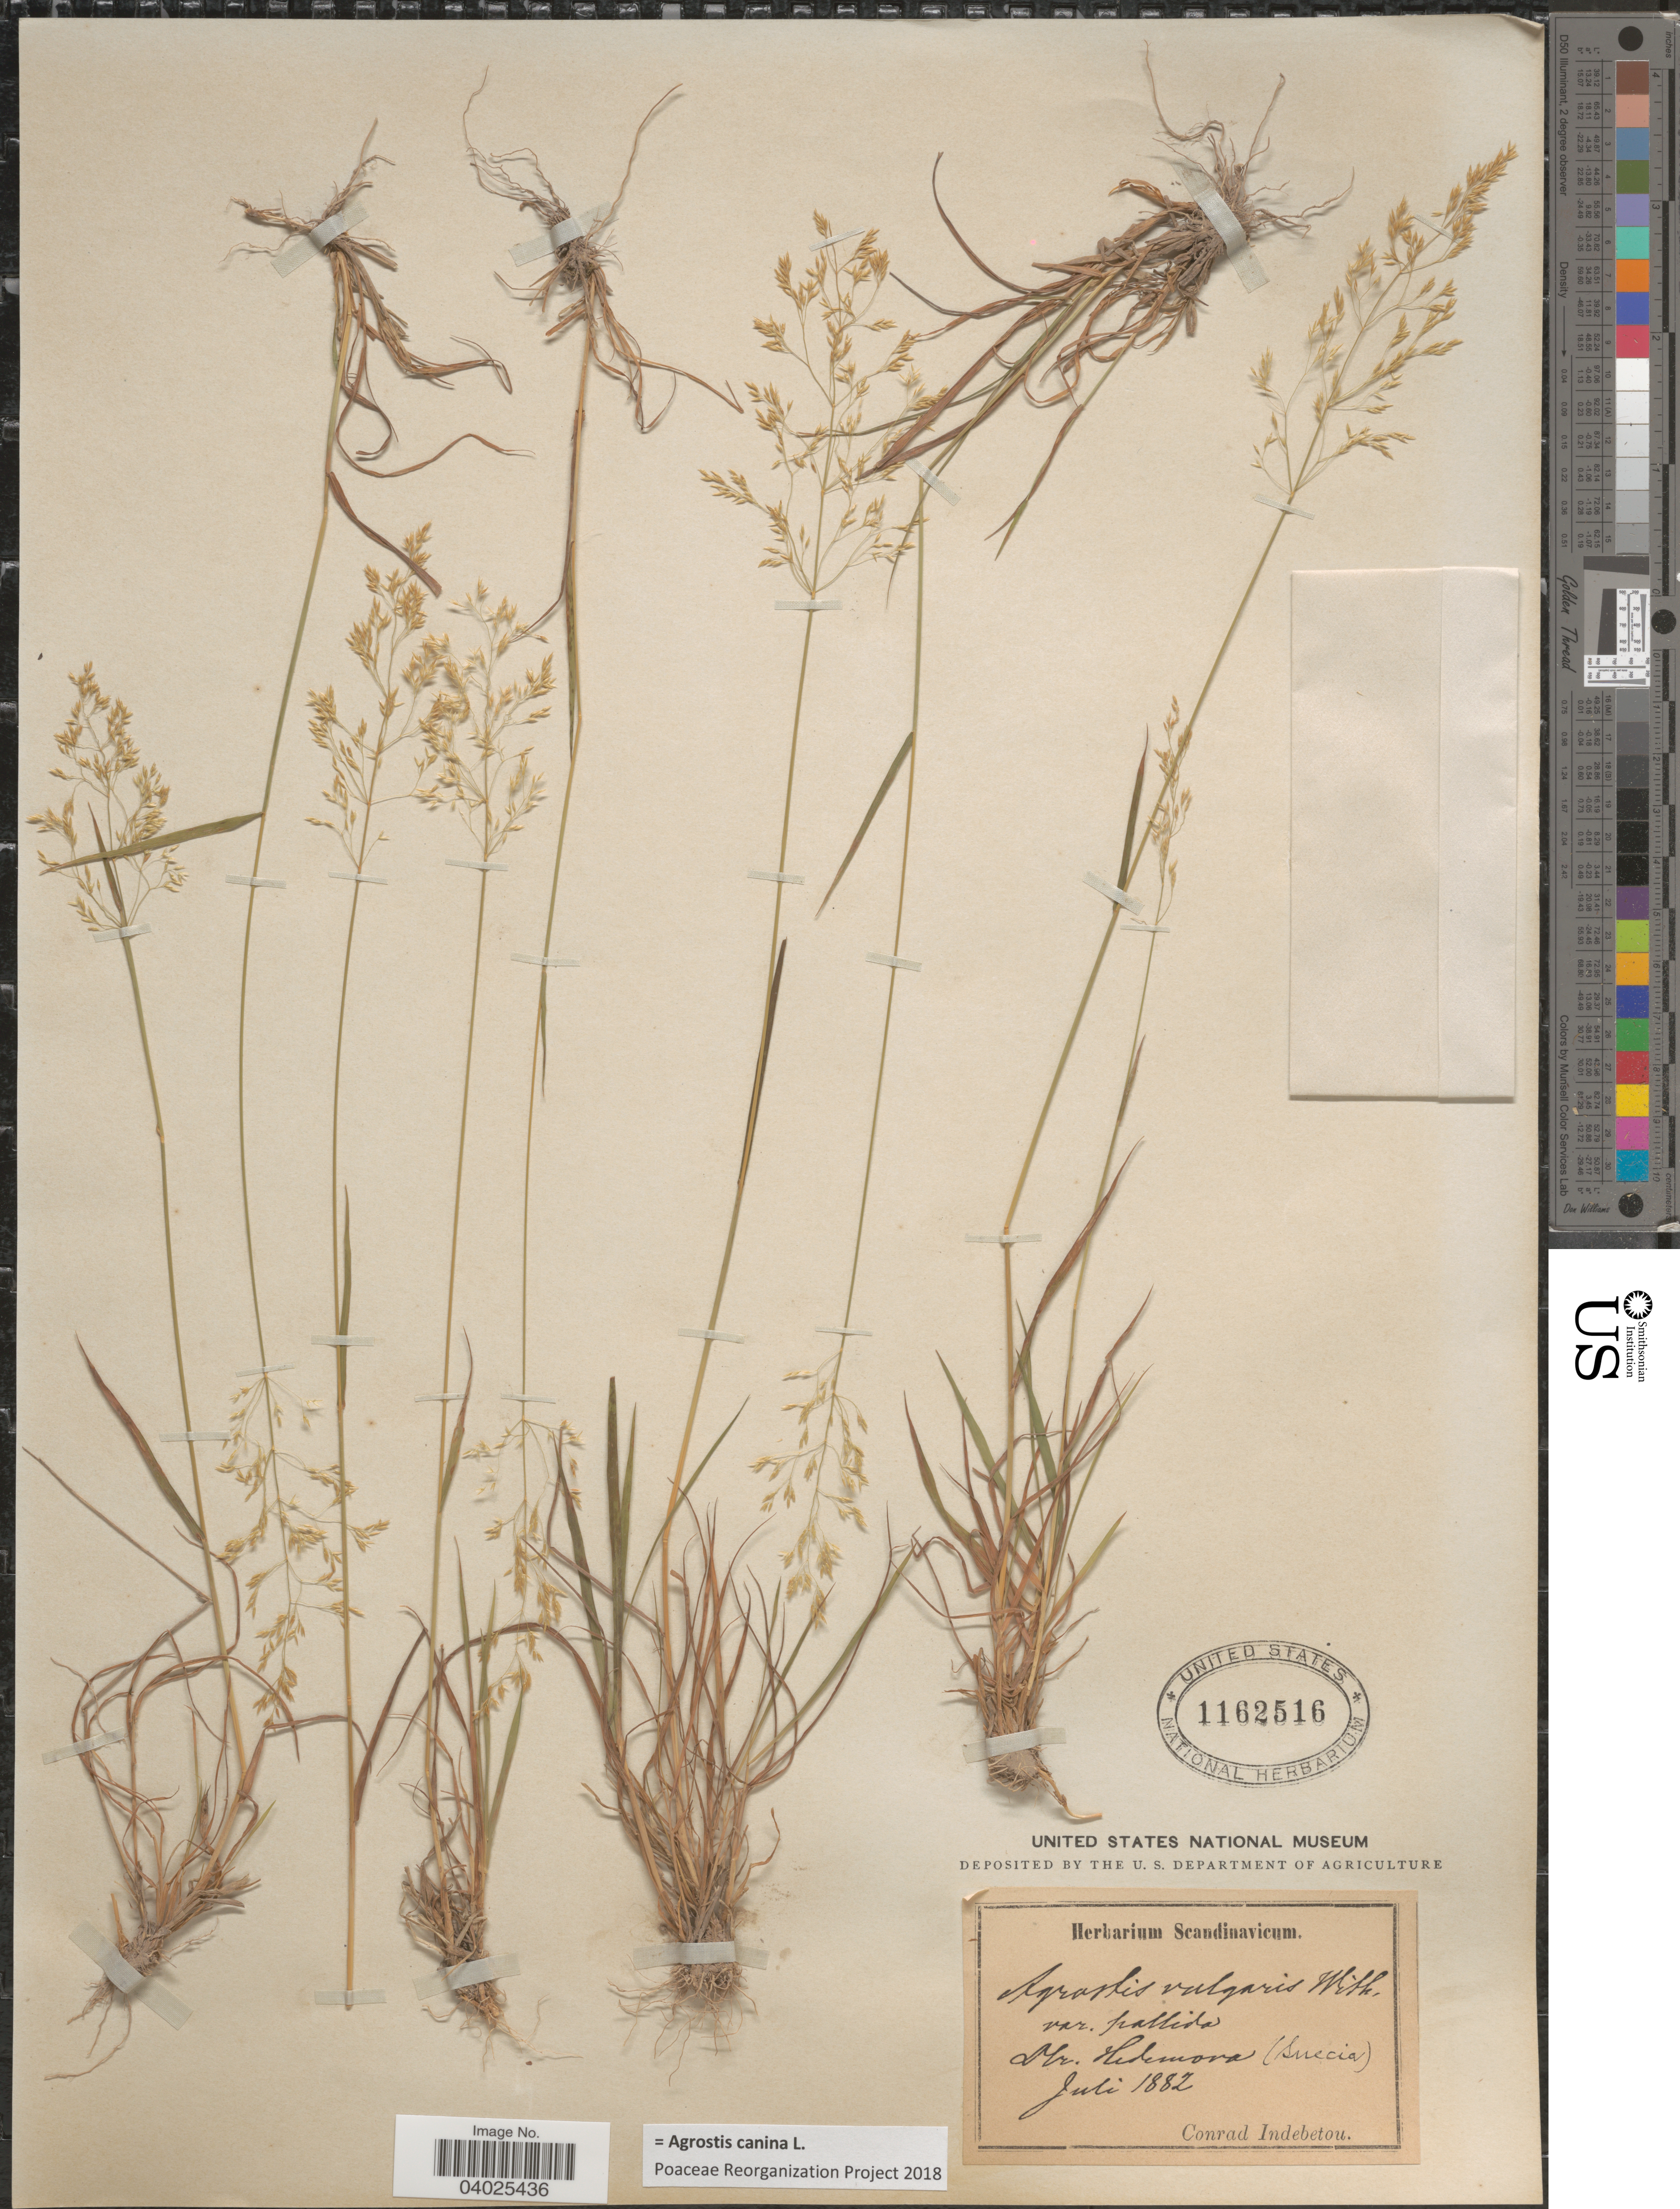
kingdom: Plantae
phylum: Tracheophyta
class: Liliopsida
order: Poales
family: Poaceae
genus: Agrostis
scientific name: Agrostis canina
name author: L.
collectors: C. Indebetou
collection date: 1882-07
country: Sweden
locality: Dlr. Hedemora (Suecia).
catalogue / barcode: US 1162516